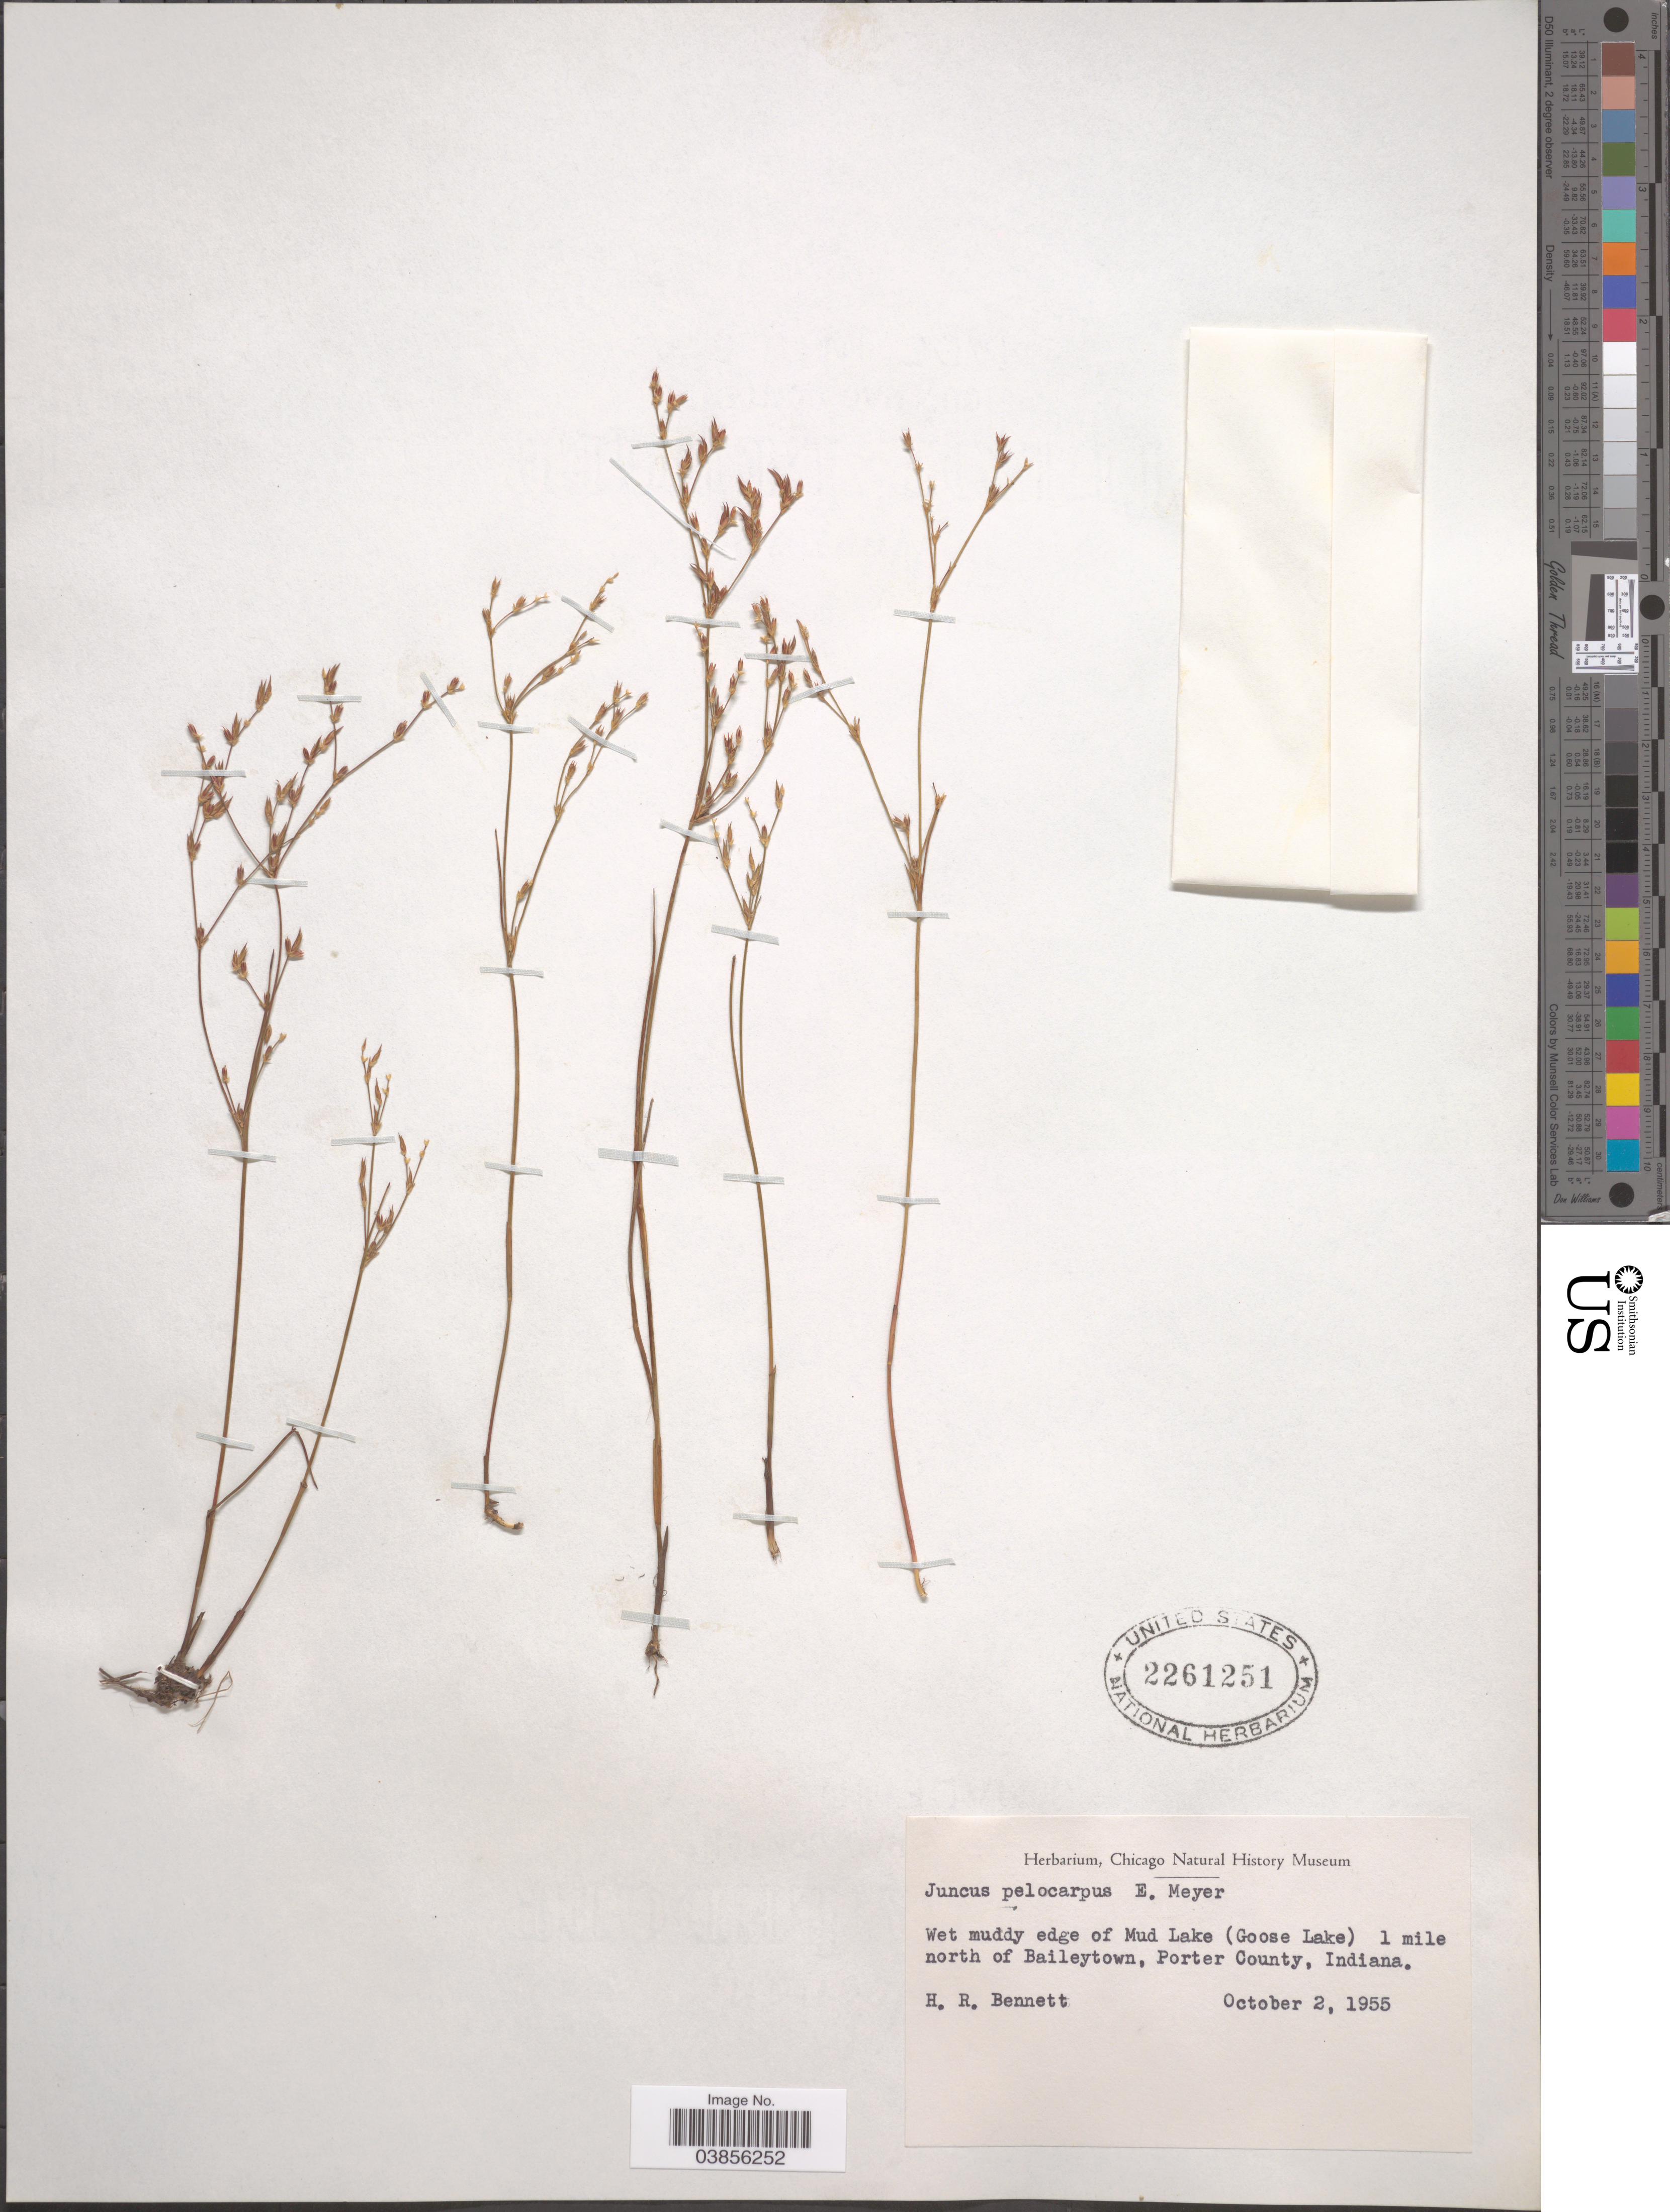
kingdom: Plantae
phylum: Tracheophyta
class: Liliopsida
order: Poales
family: Juncaceae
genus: Juncus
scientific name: Juncus pelocarpus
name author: E. Mey.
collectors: H. R. Bennett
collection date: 1955-10-02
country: United States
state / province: Indiana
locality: Edge of Mud Lake (Goose Lake) 1 mile north of Baileytown, Porter County.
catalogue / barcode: US 2261251